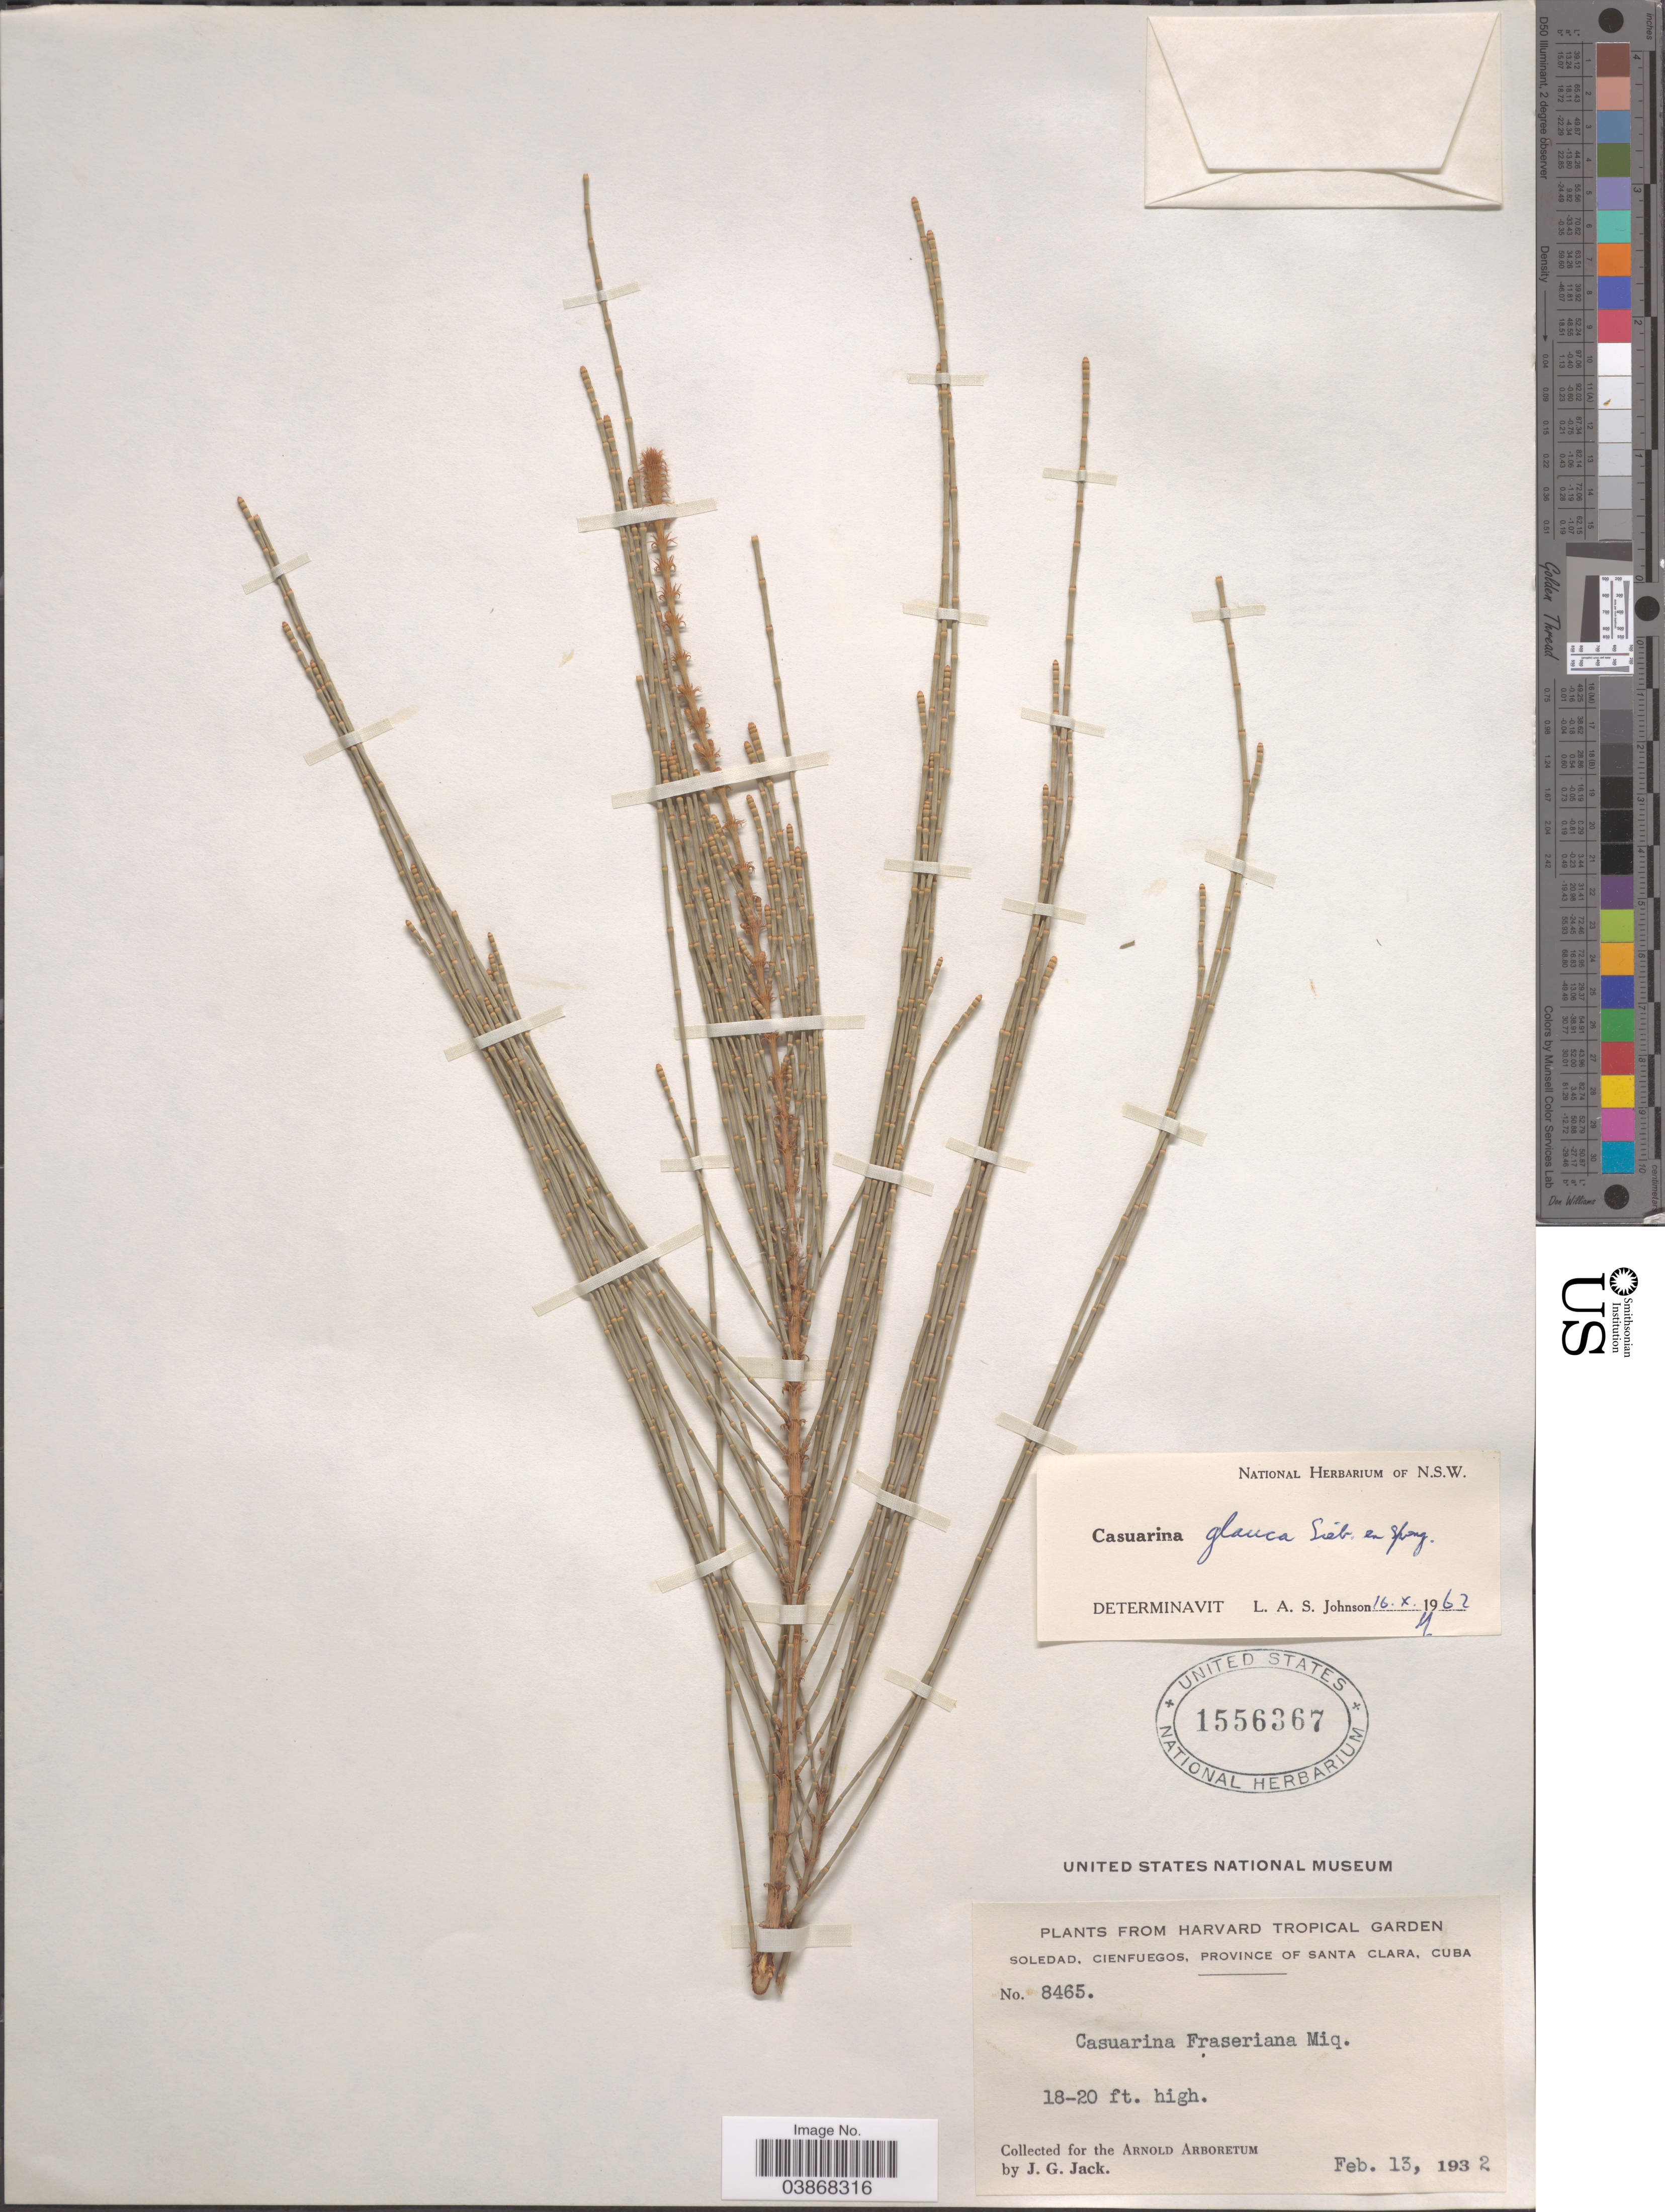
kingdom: Plantae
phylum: Tracheophyta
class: Magnoliopsida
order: Fagales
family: Casuarinaceae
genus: Casuarina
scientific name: Casuarina glauca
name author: Sieber ex Spreng.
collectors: J. G. Jack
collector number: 8465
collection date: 1932-02-13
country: Cuba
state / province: Las Villas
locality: Soledad, Cienfuegos, Province of Santa Clara.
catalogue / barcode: US 1556367